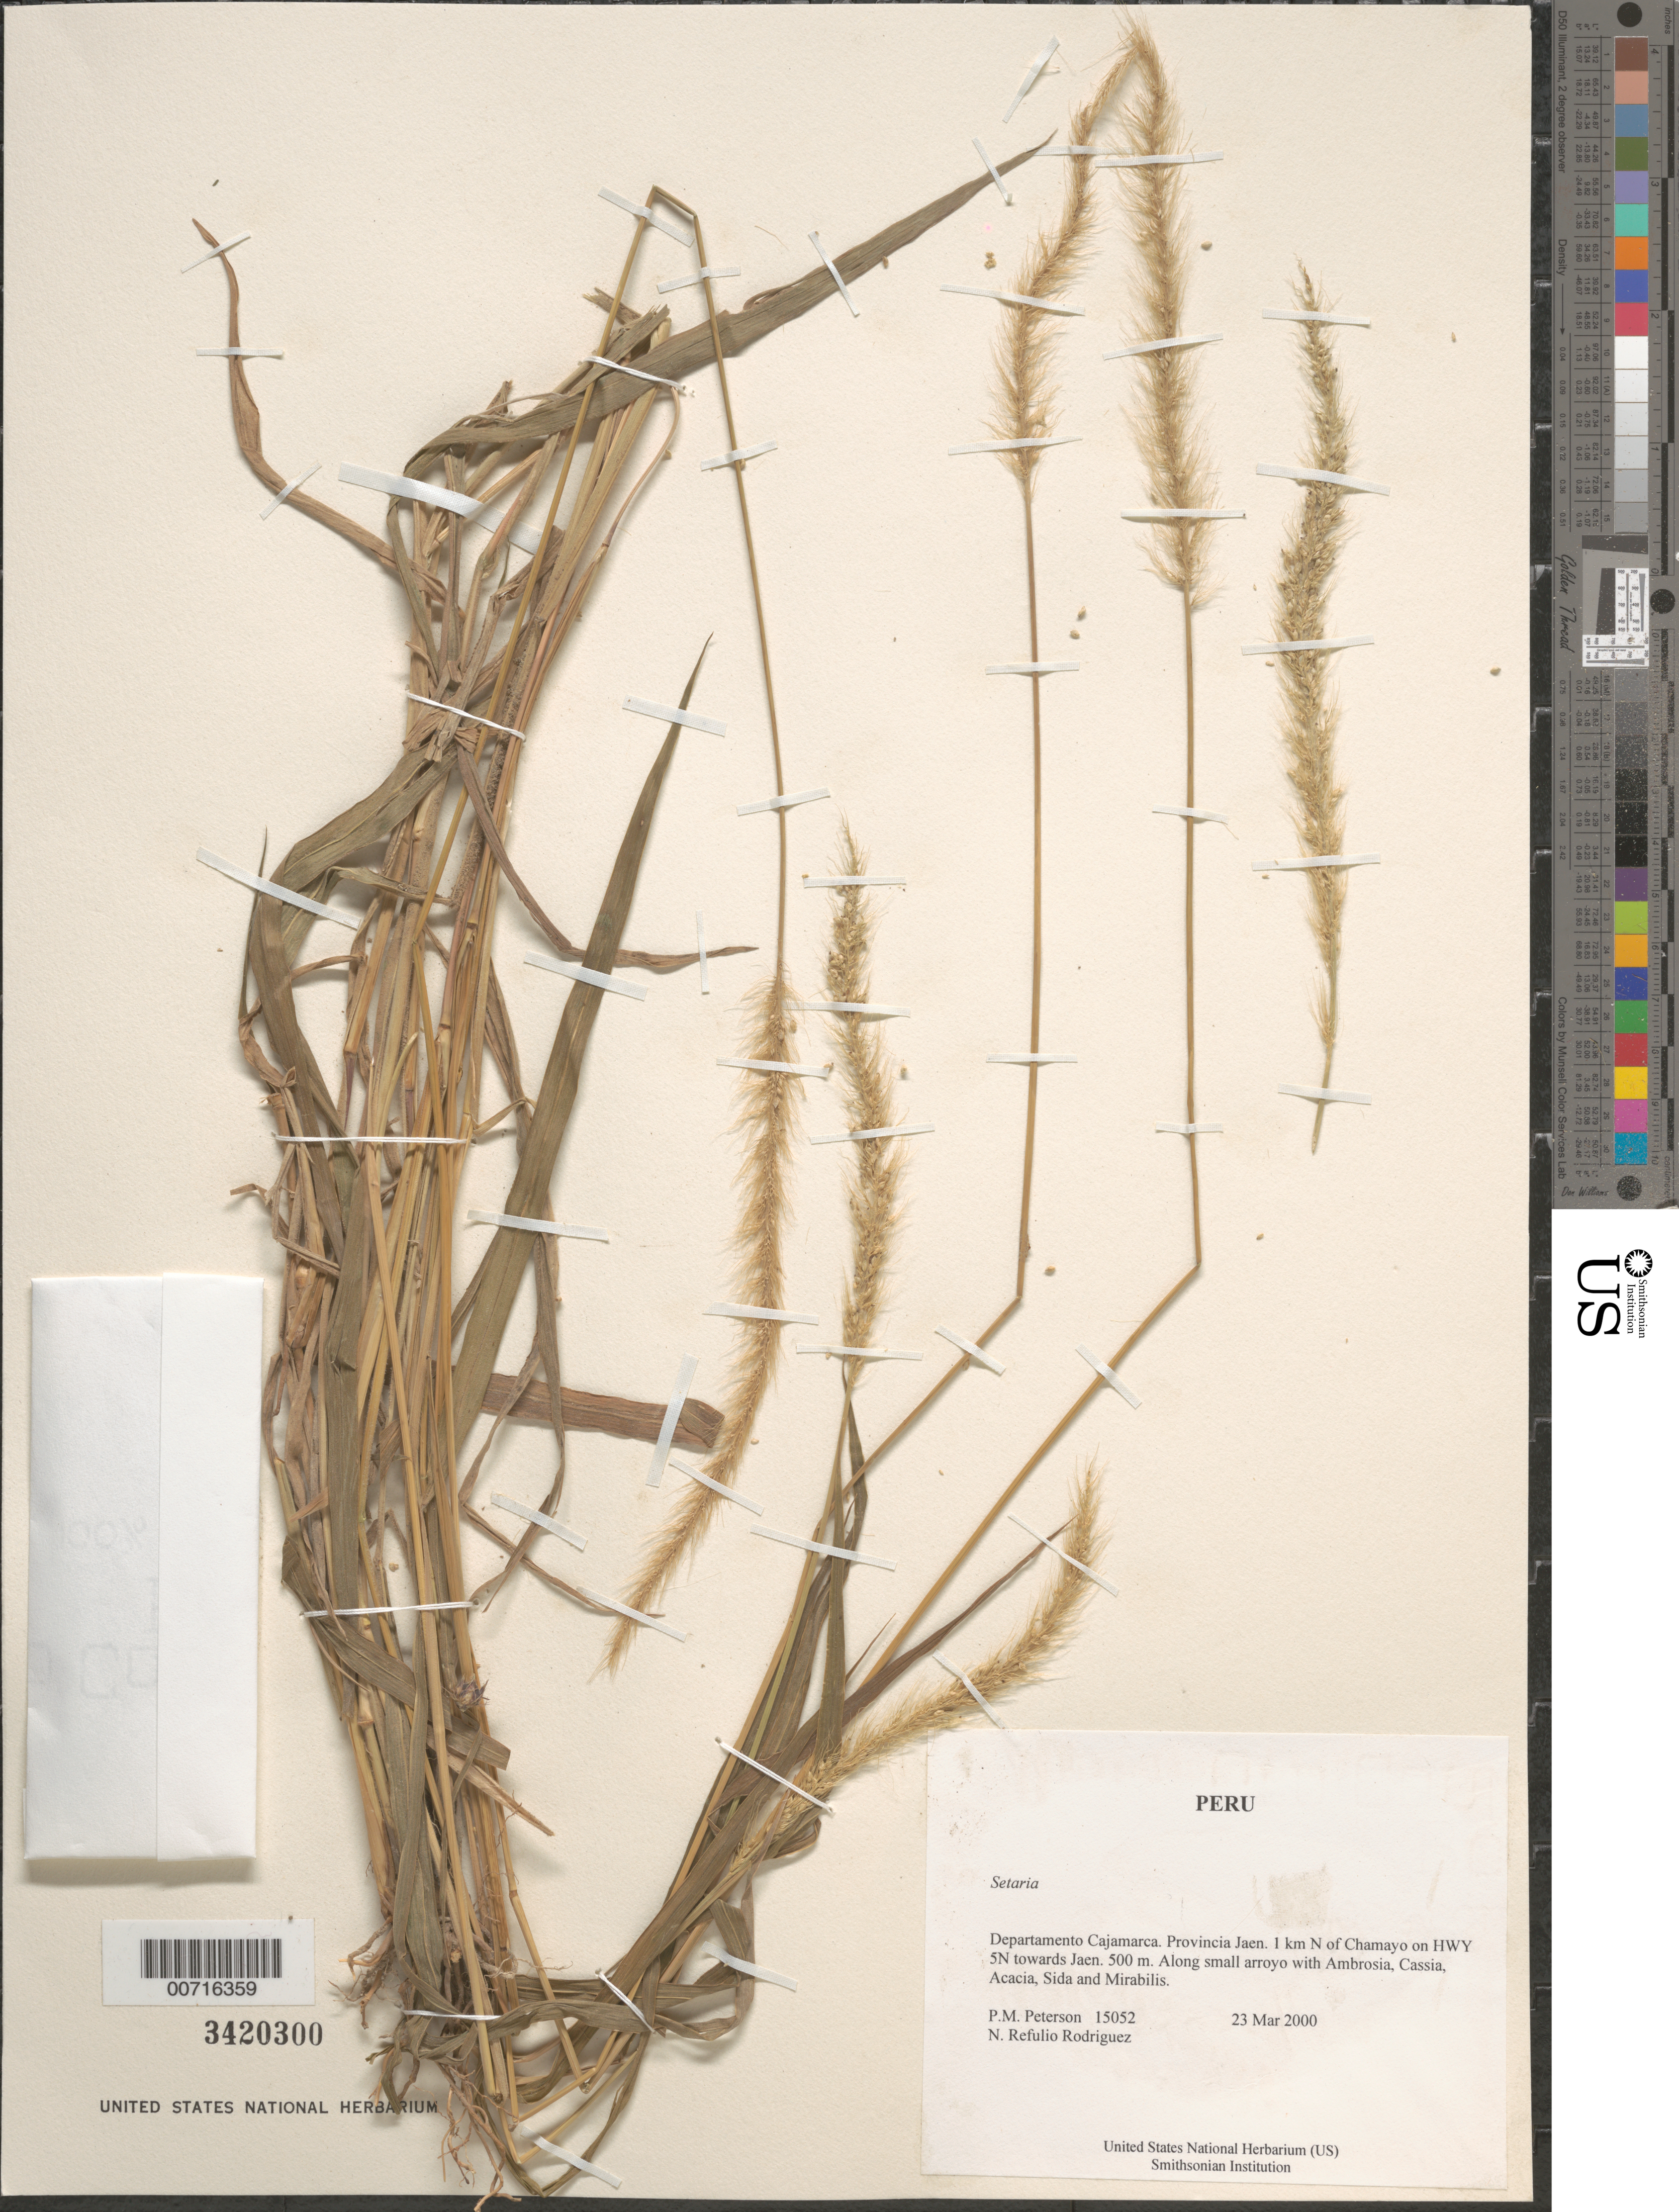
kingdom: Plantae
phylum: Tracheophyta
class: Liliopsida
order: Poales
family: Poaceae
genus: Setaria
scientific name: Setaria sp.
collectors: P. M. Peterson & N. Refulio-Rodríguez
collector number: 15052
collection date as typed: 23 Mar 2000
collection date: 2000-03-23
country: Peru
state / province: Cajamarca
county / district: Jaén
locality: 1 km N of Chamayo on HWY 5N towards Jaen.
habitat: Along small arroyo with Ambrosia, Cassia, Acacia, Sida and Mirabilis.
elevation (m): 500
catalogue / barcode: US 3420300